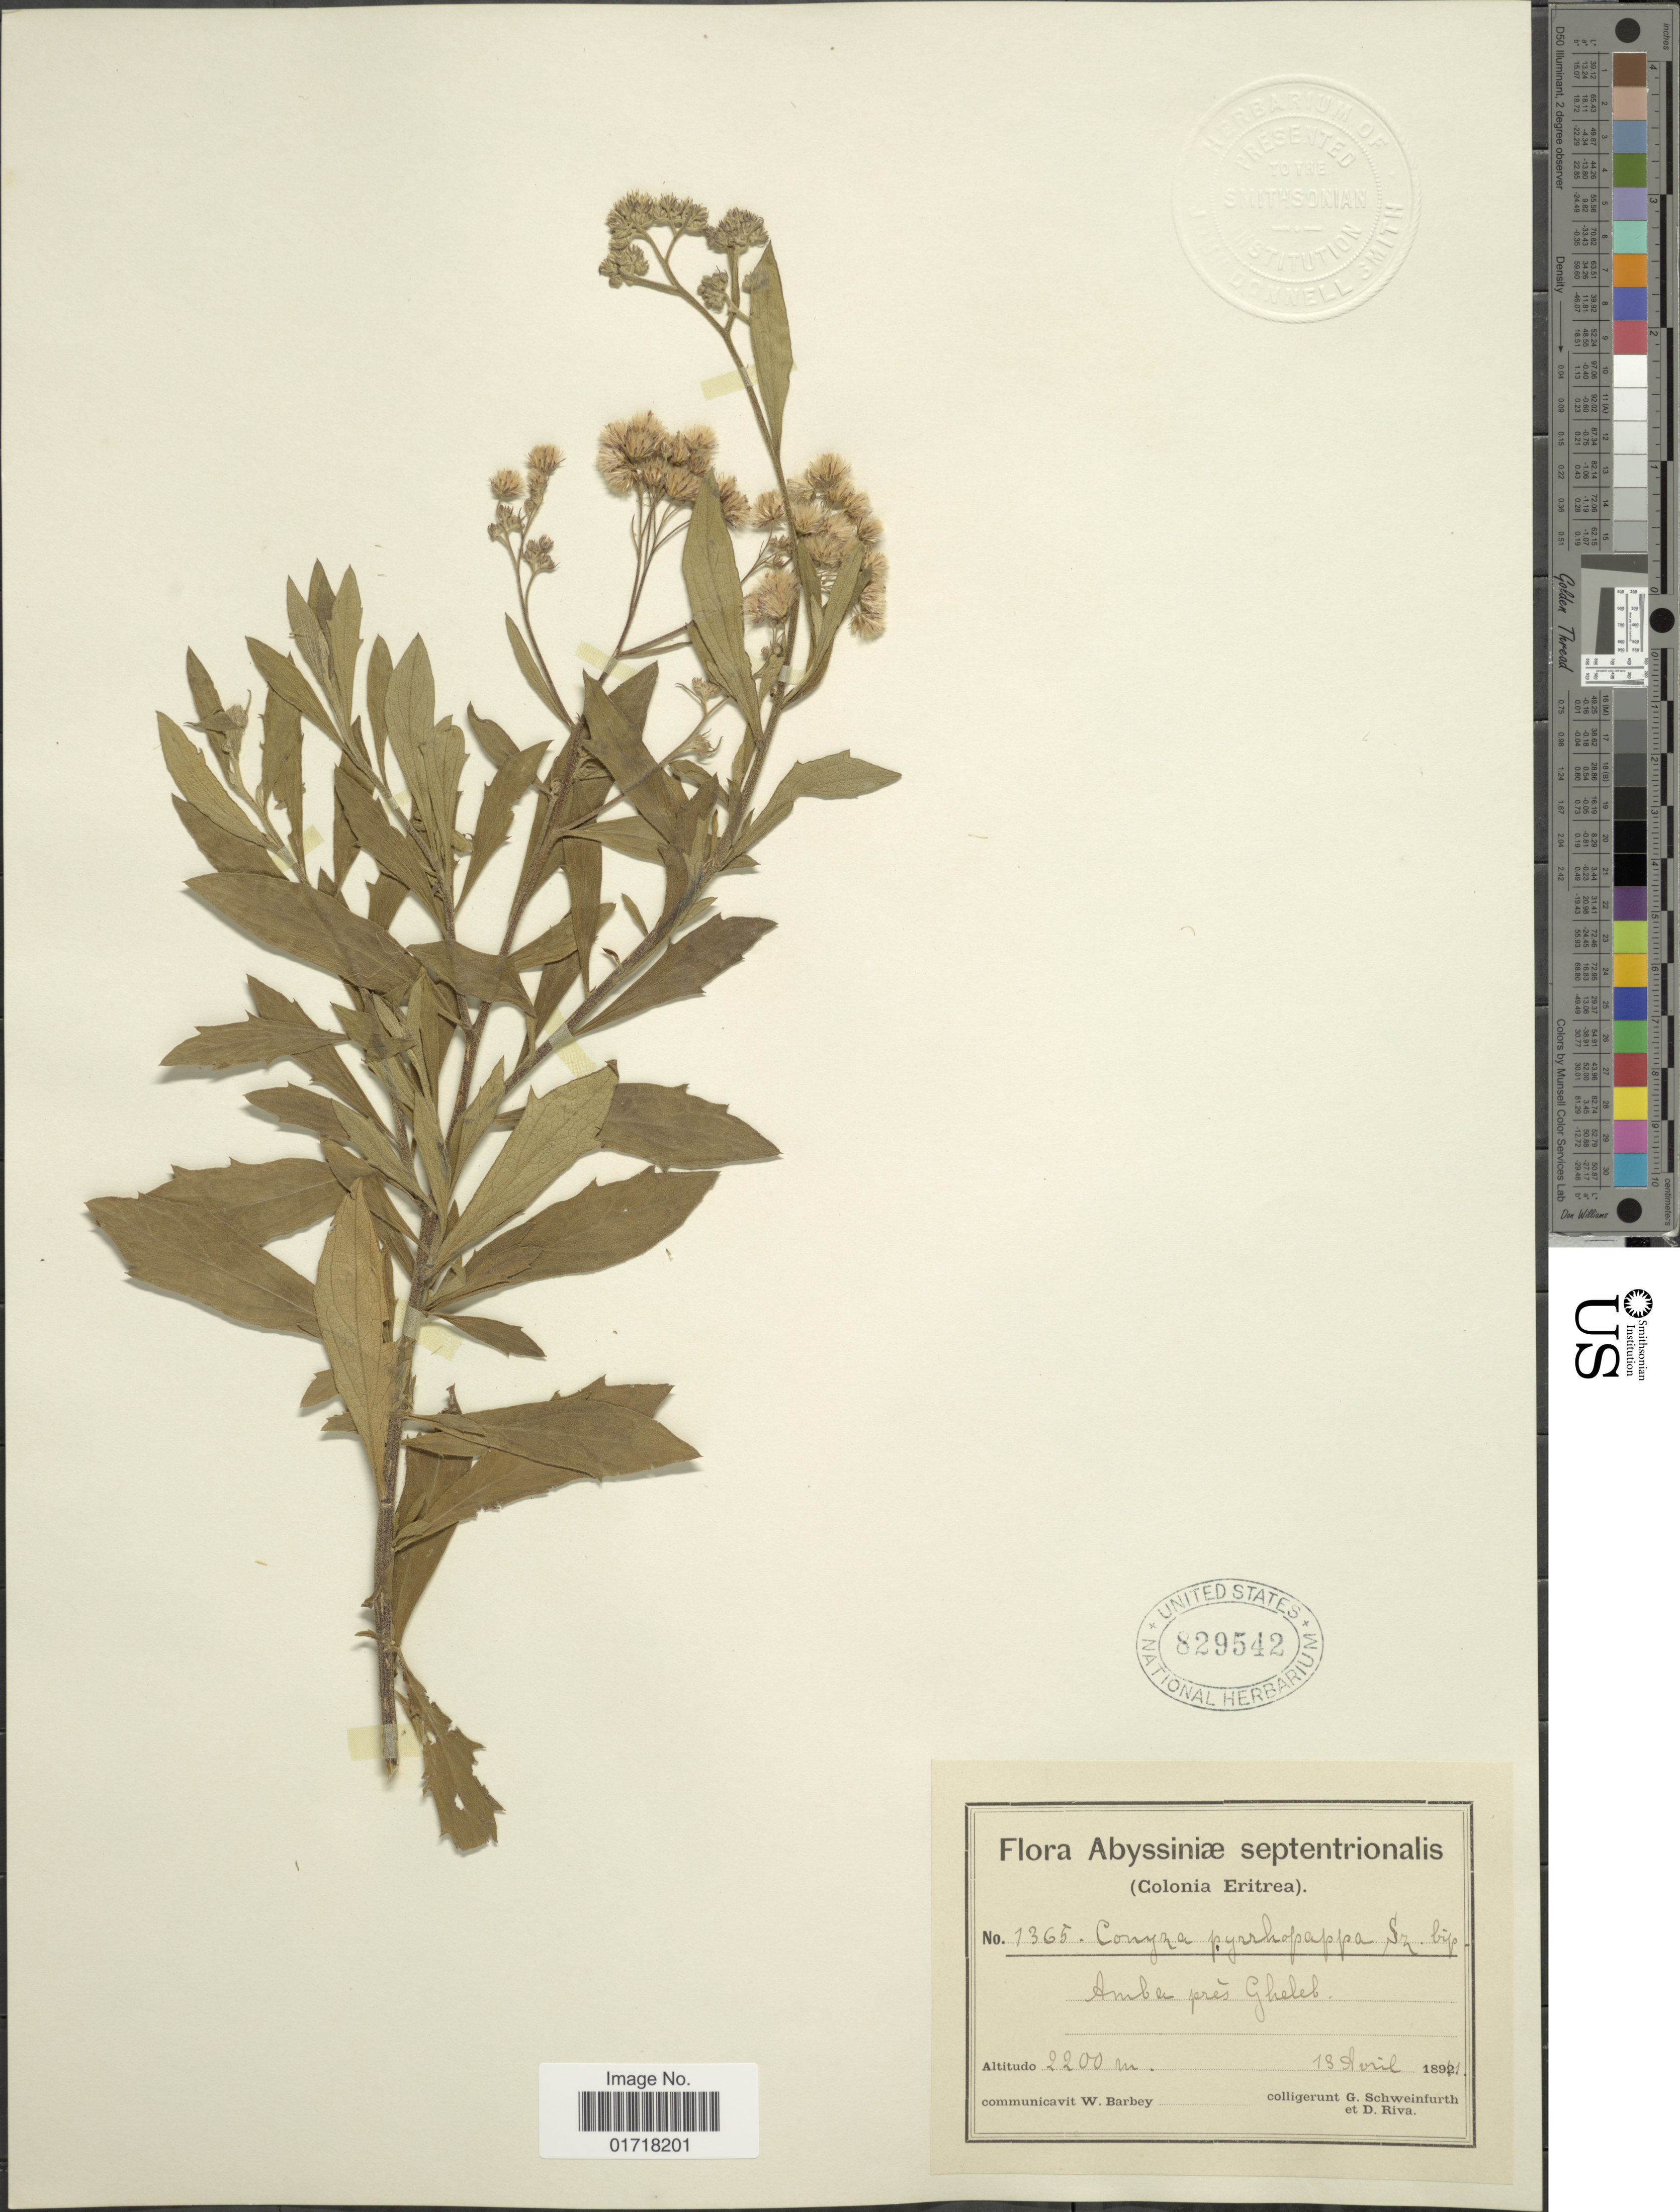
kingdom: Plantae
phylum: Tracheophyta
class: Magnoliopsida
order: Asterales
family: Asteraceae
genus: Conyza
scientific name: Conyza pyrrhopappa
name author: Sch. Bip. ex A. Rich.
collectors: G. A. Schweinfurth (herbarium) & D. Riva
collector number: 1365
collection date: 1811-04-13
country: Eritrea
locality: (Colonia Eritrea), Amba pres Gheleb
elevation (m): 2200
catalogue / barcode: US 829542